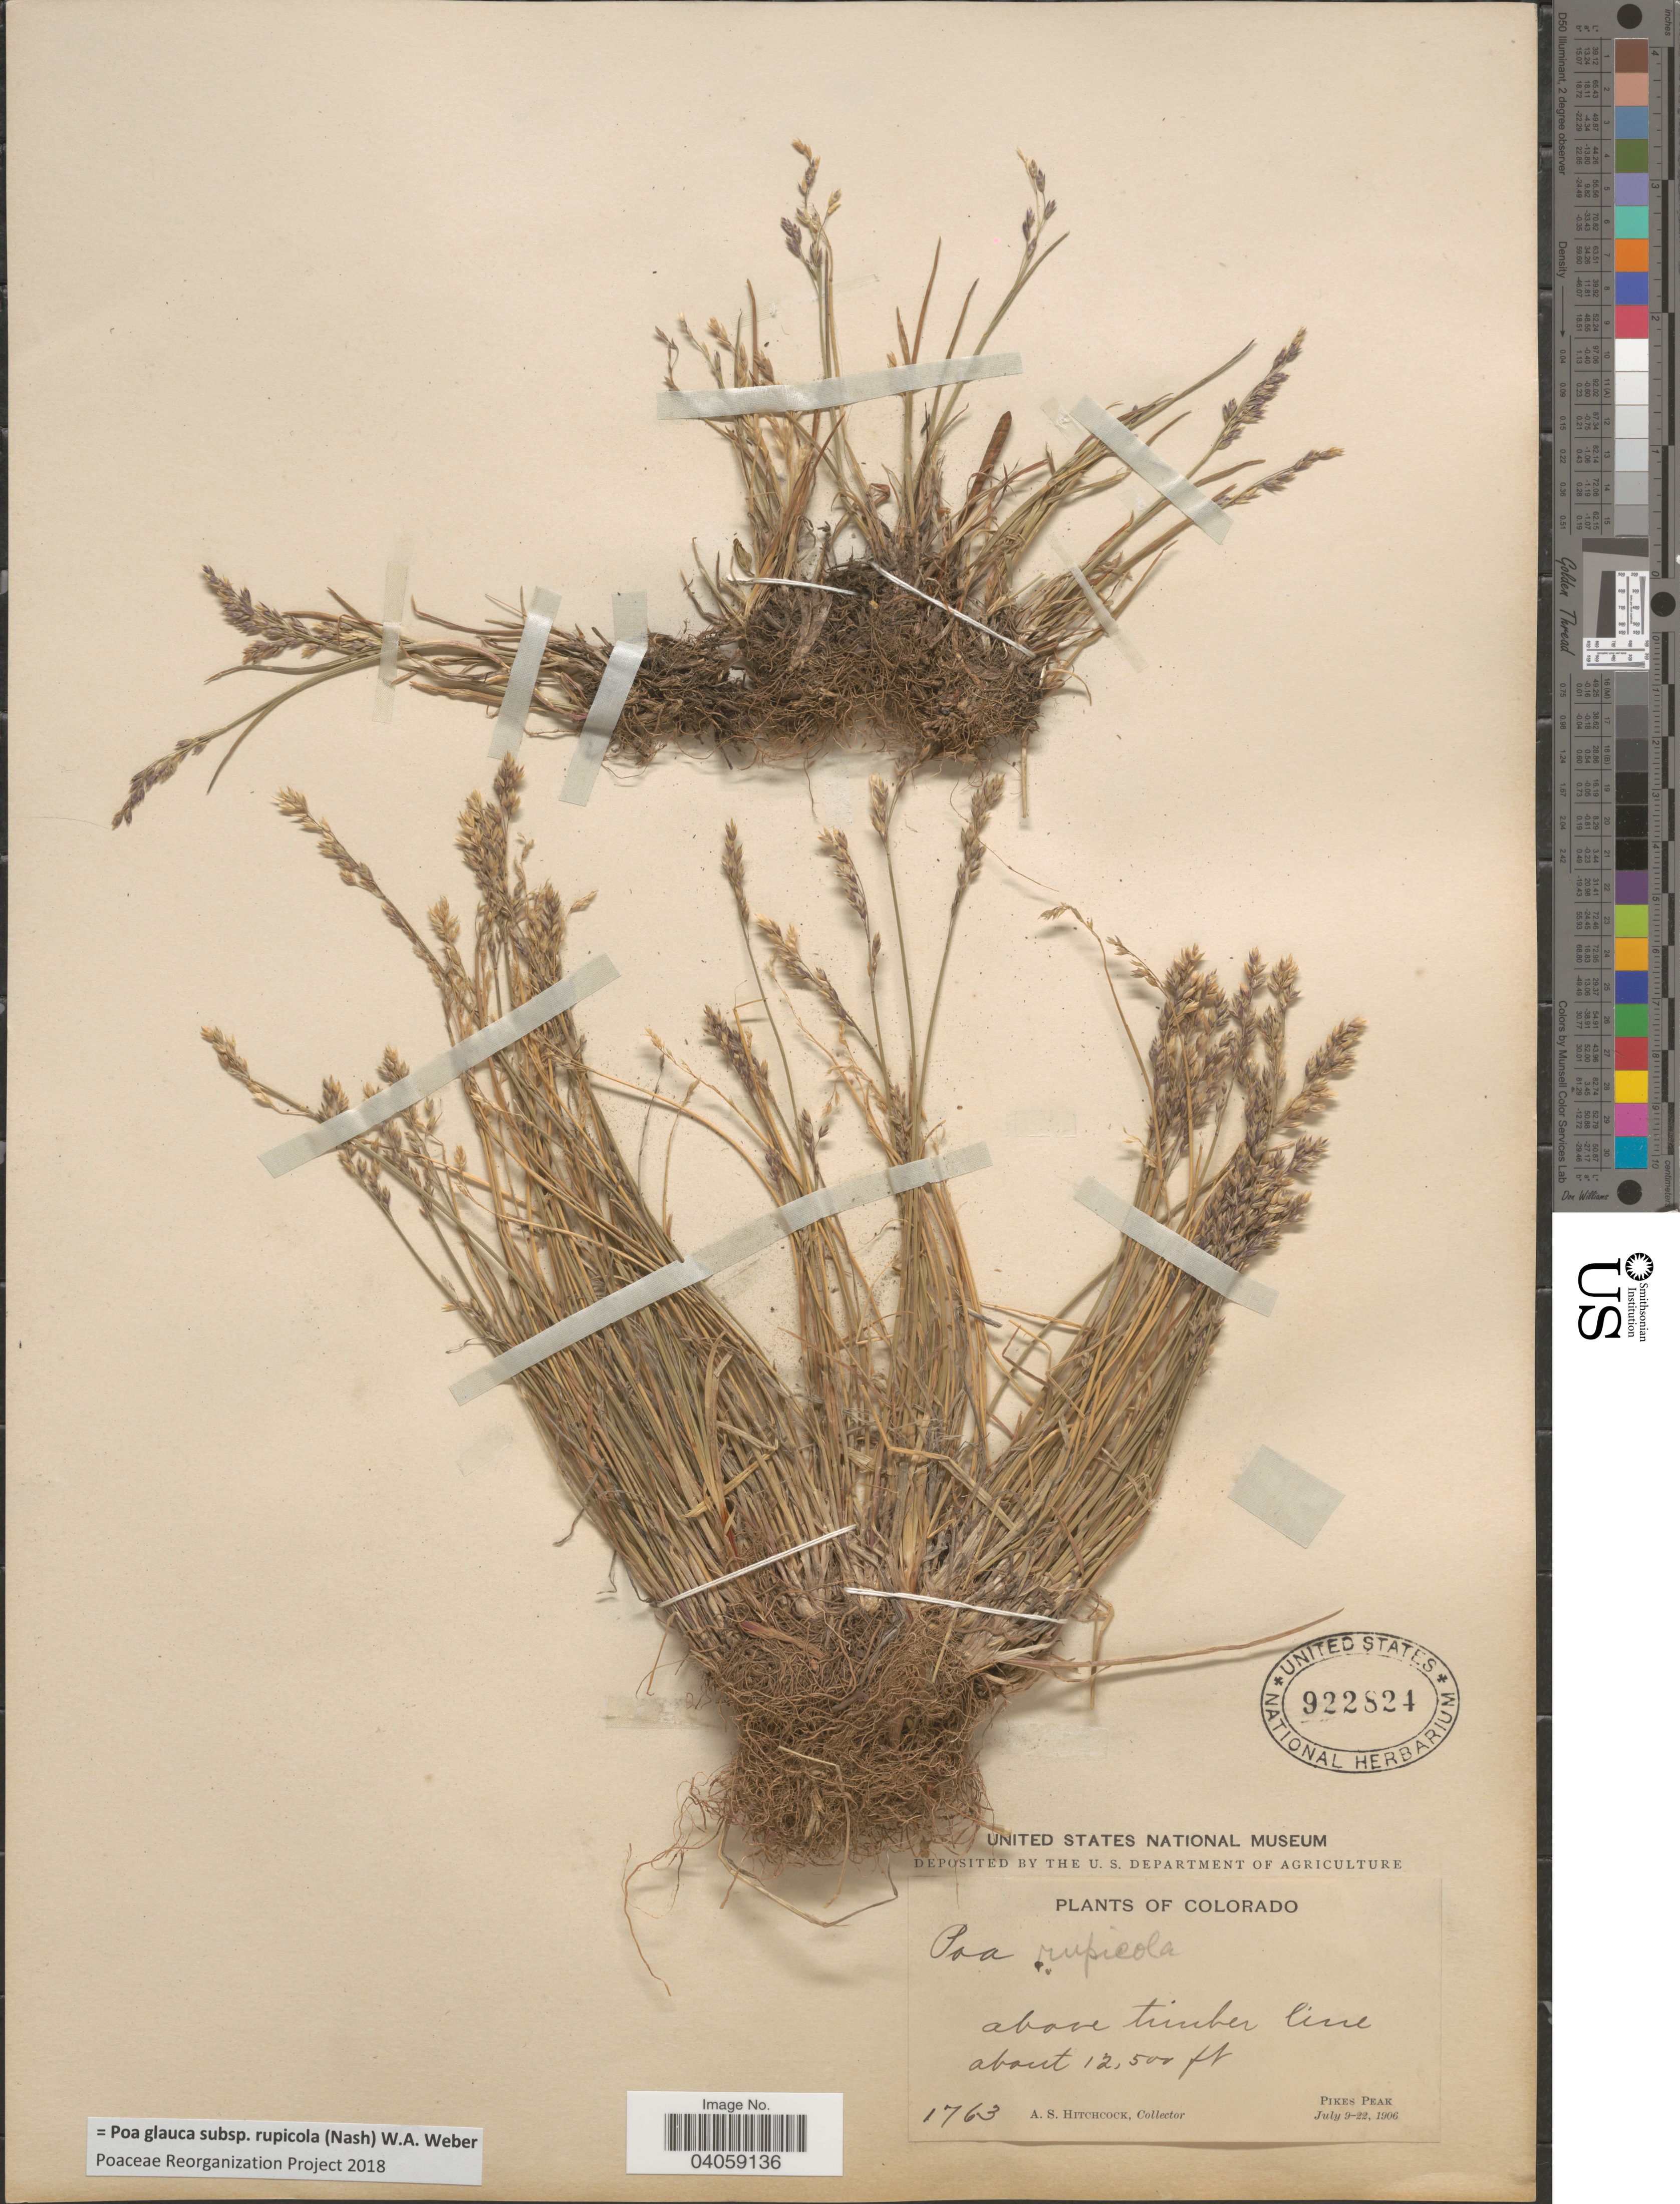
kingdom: Plantae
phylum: Tracheophyta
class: Liliopsida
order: Poales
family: Poaceae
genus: Poa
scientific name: Poa glauca subsp. rupicola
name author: (Nash) W.A. Weber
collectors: A. S. Hitchcock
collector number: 1763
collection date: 1906-07-09/1906-07-22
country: United States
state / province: Colorado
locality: Above timber line. Pikes Peak.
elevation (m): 3810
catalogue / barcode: US 922824